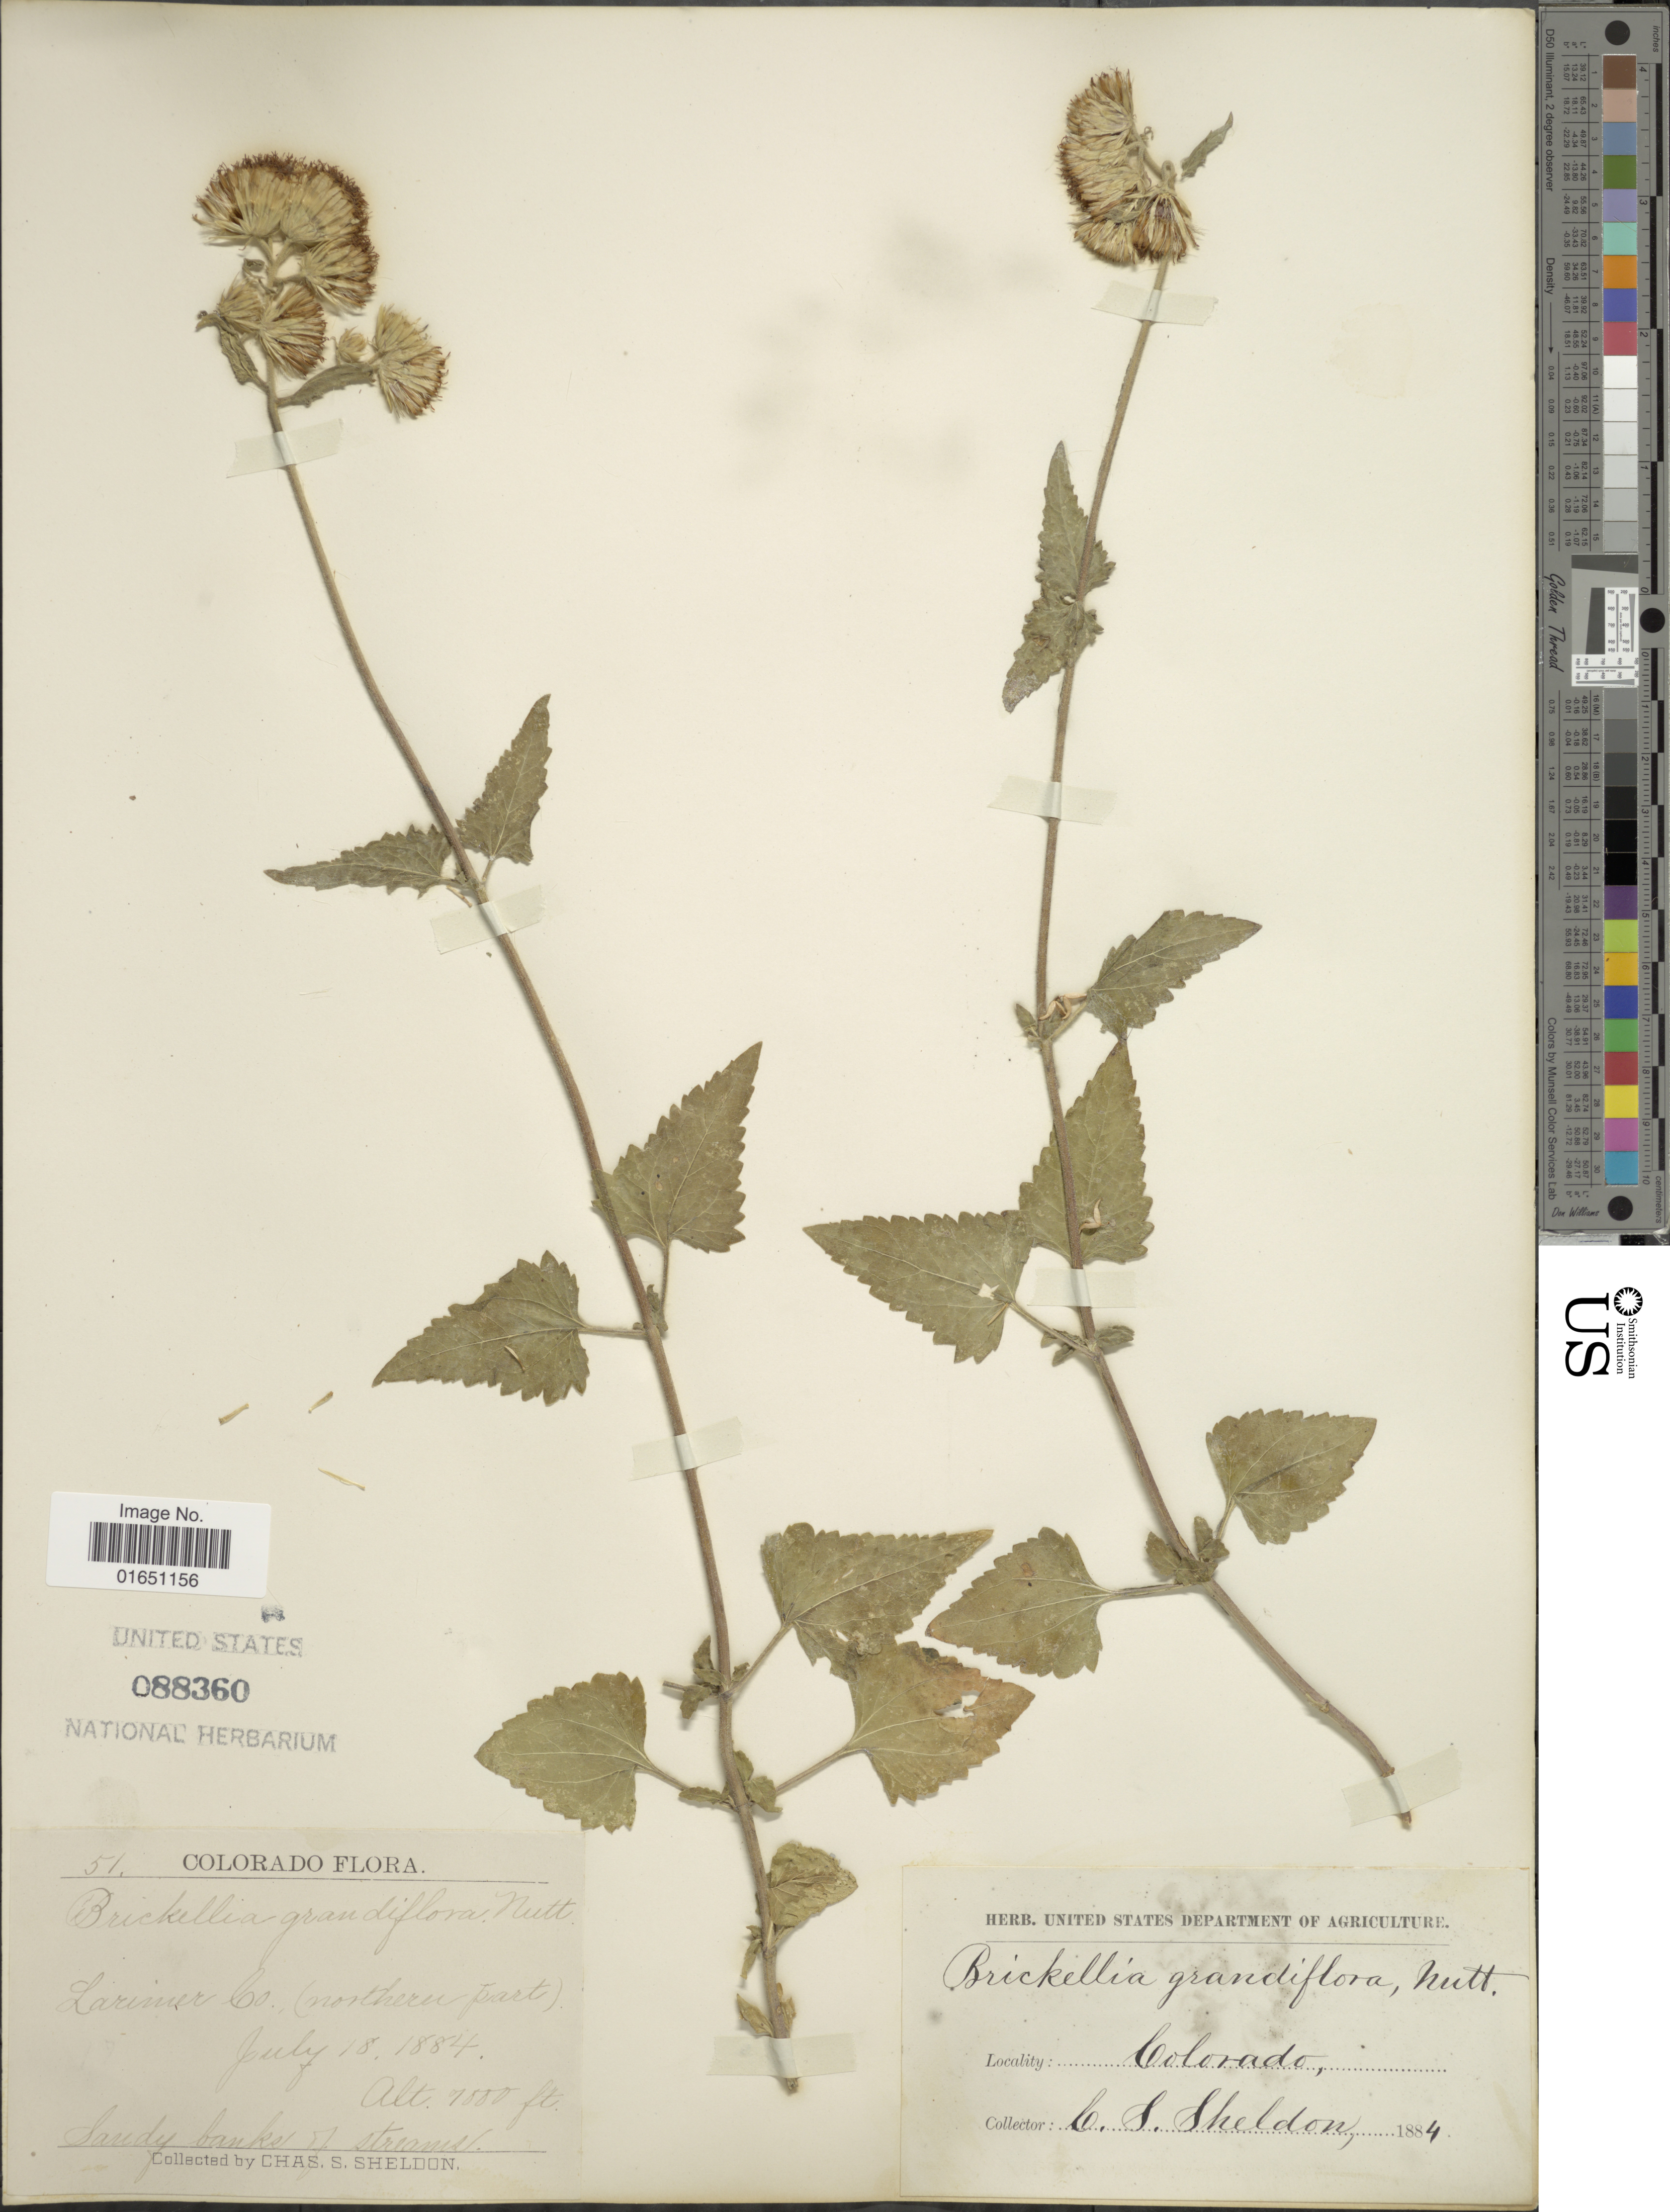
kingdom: Plantae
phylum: Tracheophyta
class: Magnoliopsida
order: Asterales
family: Asteraceae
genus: Brickellia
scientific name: Brickellia grandiflora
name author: (Hook.) Nutt.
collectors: C. S. Sheldon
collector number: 51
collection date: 1884-07-18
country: United States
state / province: Colorado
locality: Larimer Co. (northern part)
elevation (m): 305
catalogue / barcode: US 88360